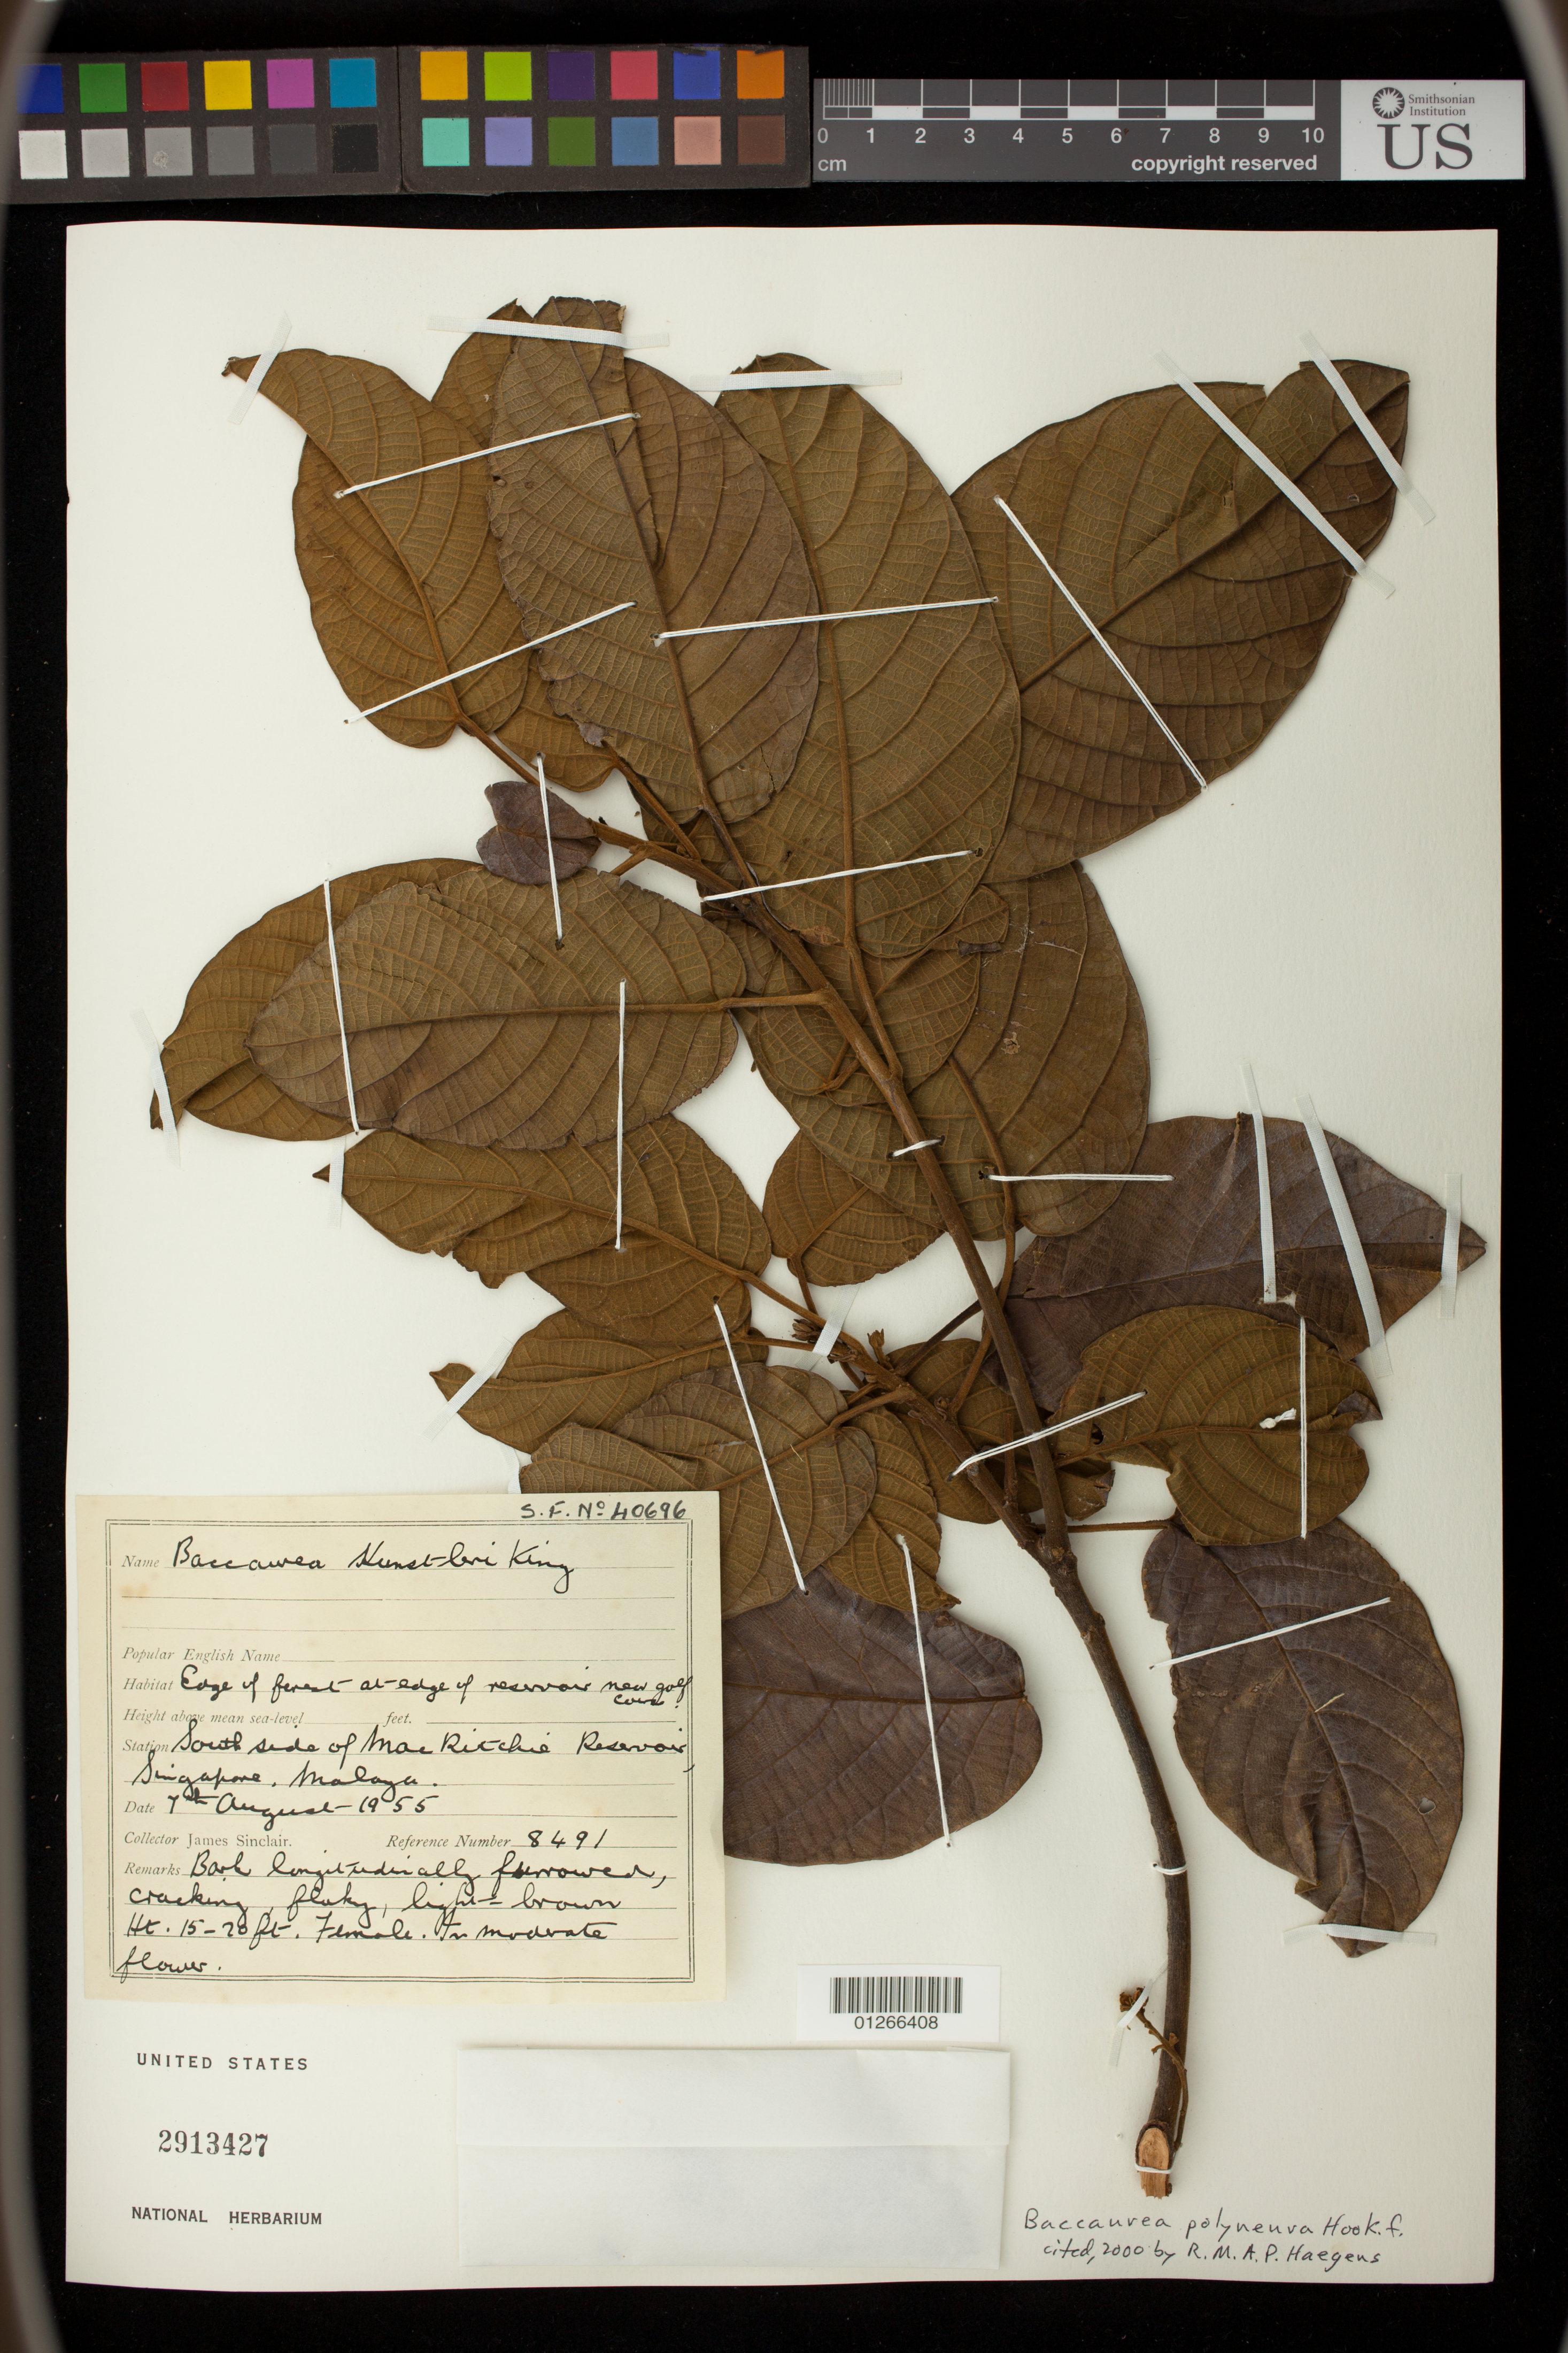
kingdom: Plantae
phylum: Tracheophyta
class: Magnoliopsida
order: Malpighiales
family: Phyllanthaceae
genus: Baccaurea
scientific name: Baccaurea polyneura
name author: Hook. f.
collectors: J. Sinclair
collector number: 40696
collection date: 1955-08-07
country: Singapore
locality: South side of MacRitchie Reservoir, Singapore, Malaya.